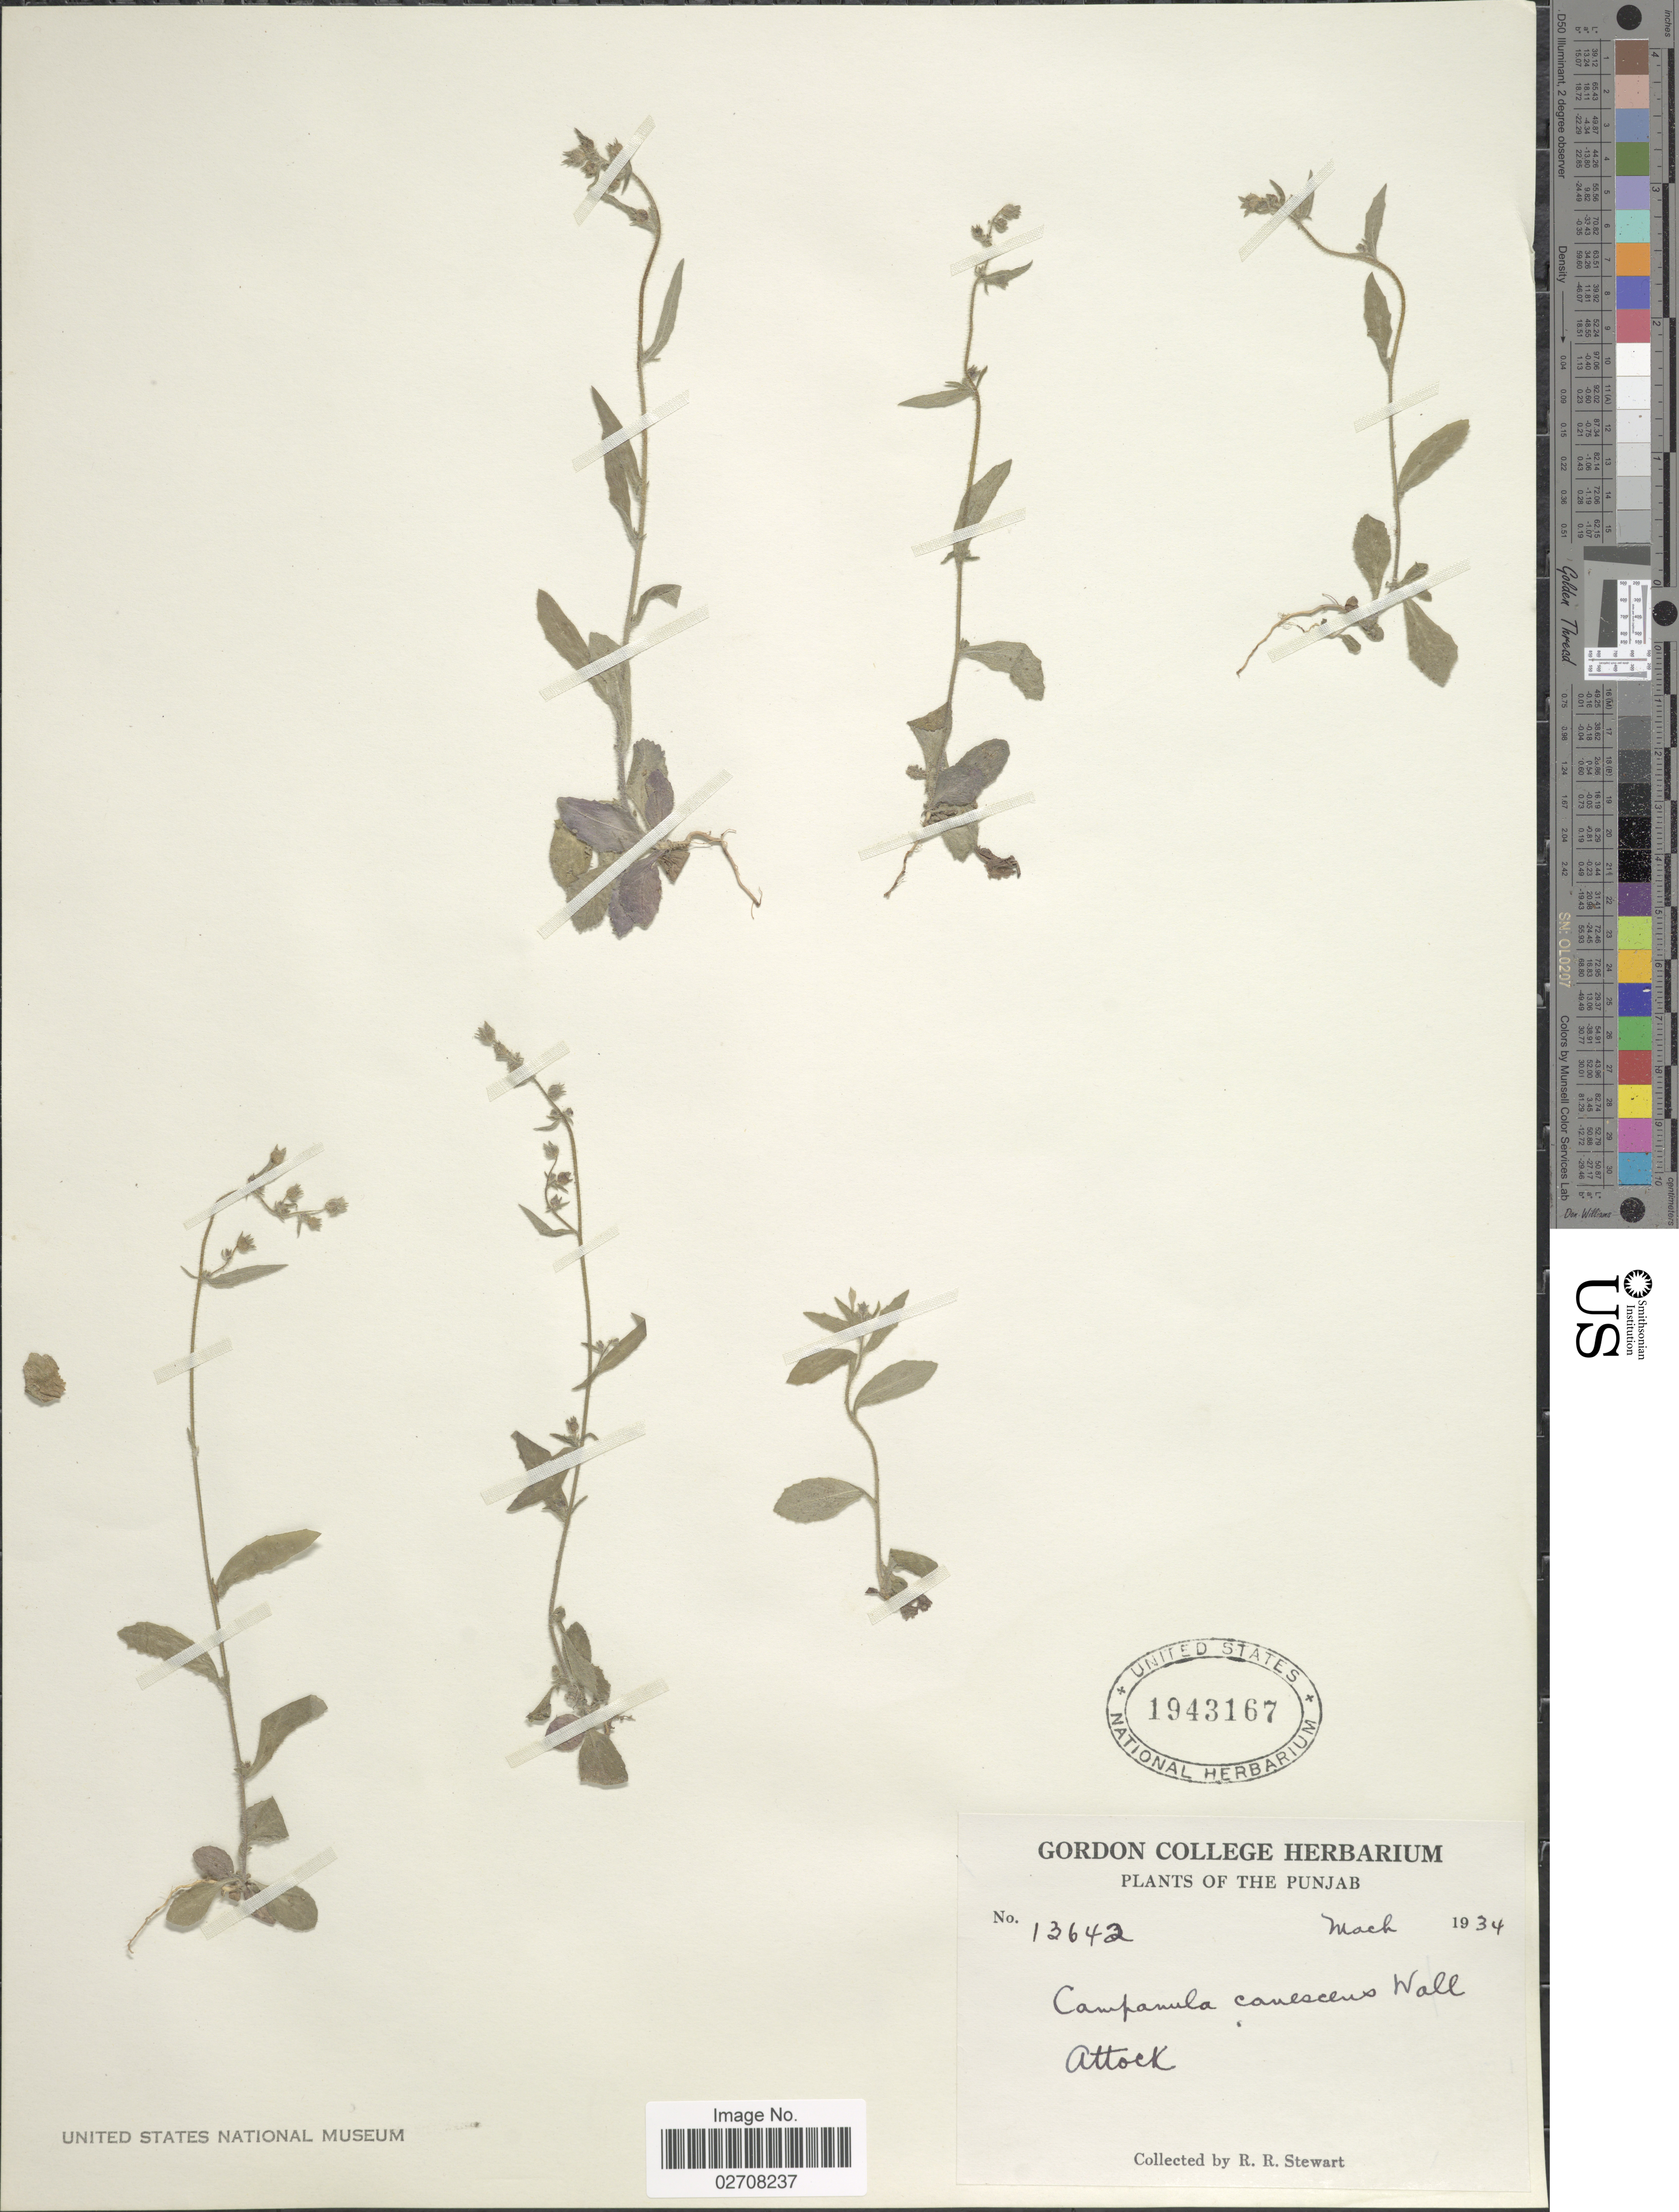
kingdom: Plantae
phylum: Tracheophyta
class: Magnoliopsida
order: Asterales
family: Campanulaceae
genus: Campanula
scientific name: Campanula canescens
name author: A. Roth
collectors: R. R. Stewart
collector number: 13642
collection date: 1934-03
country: Pakistan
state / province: Punjab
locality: Attock.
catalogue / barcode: US 1943167